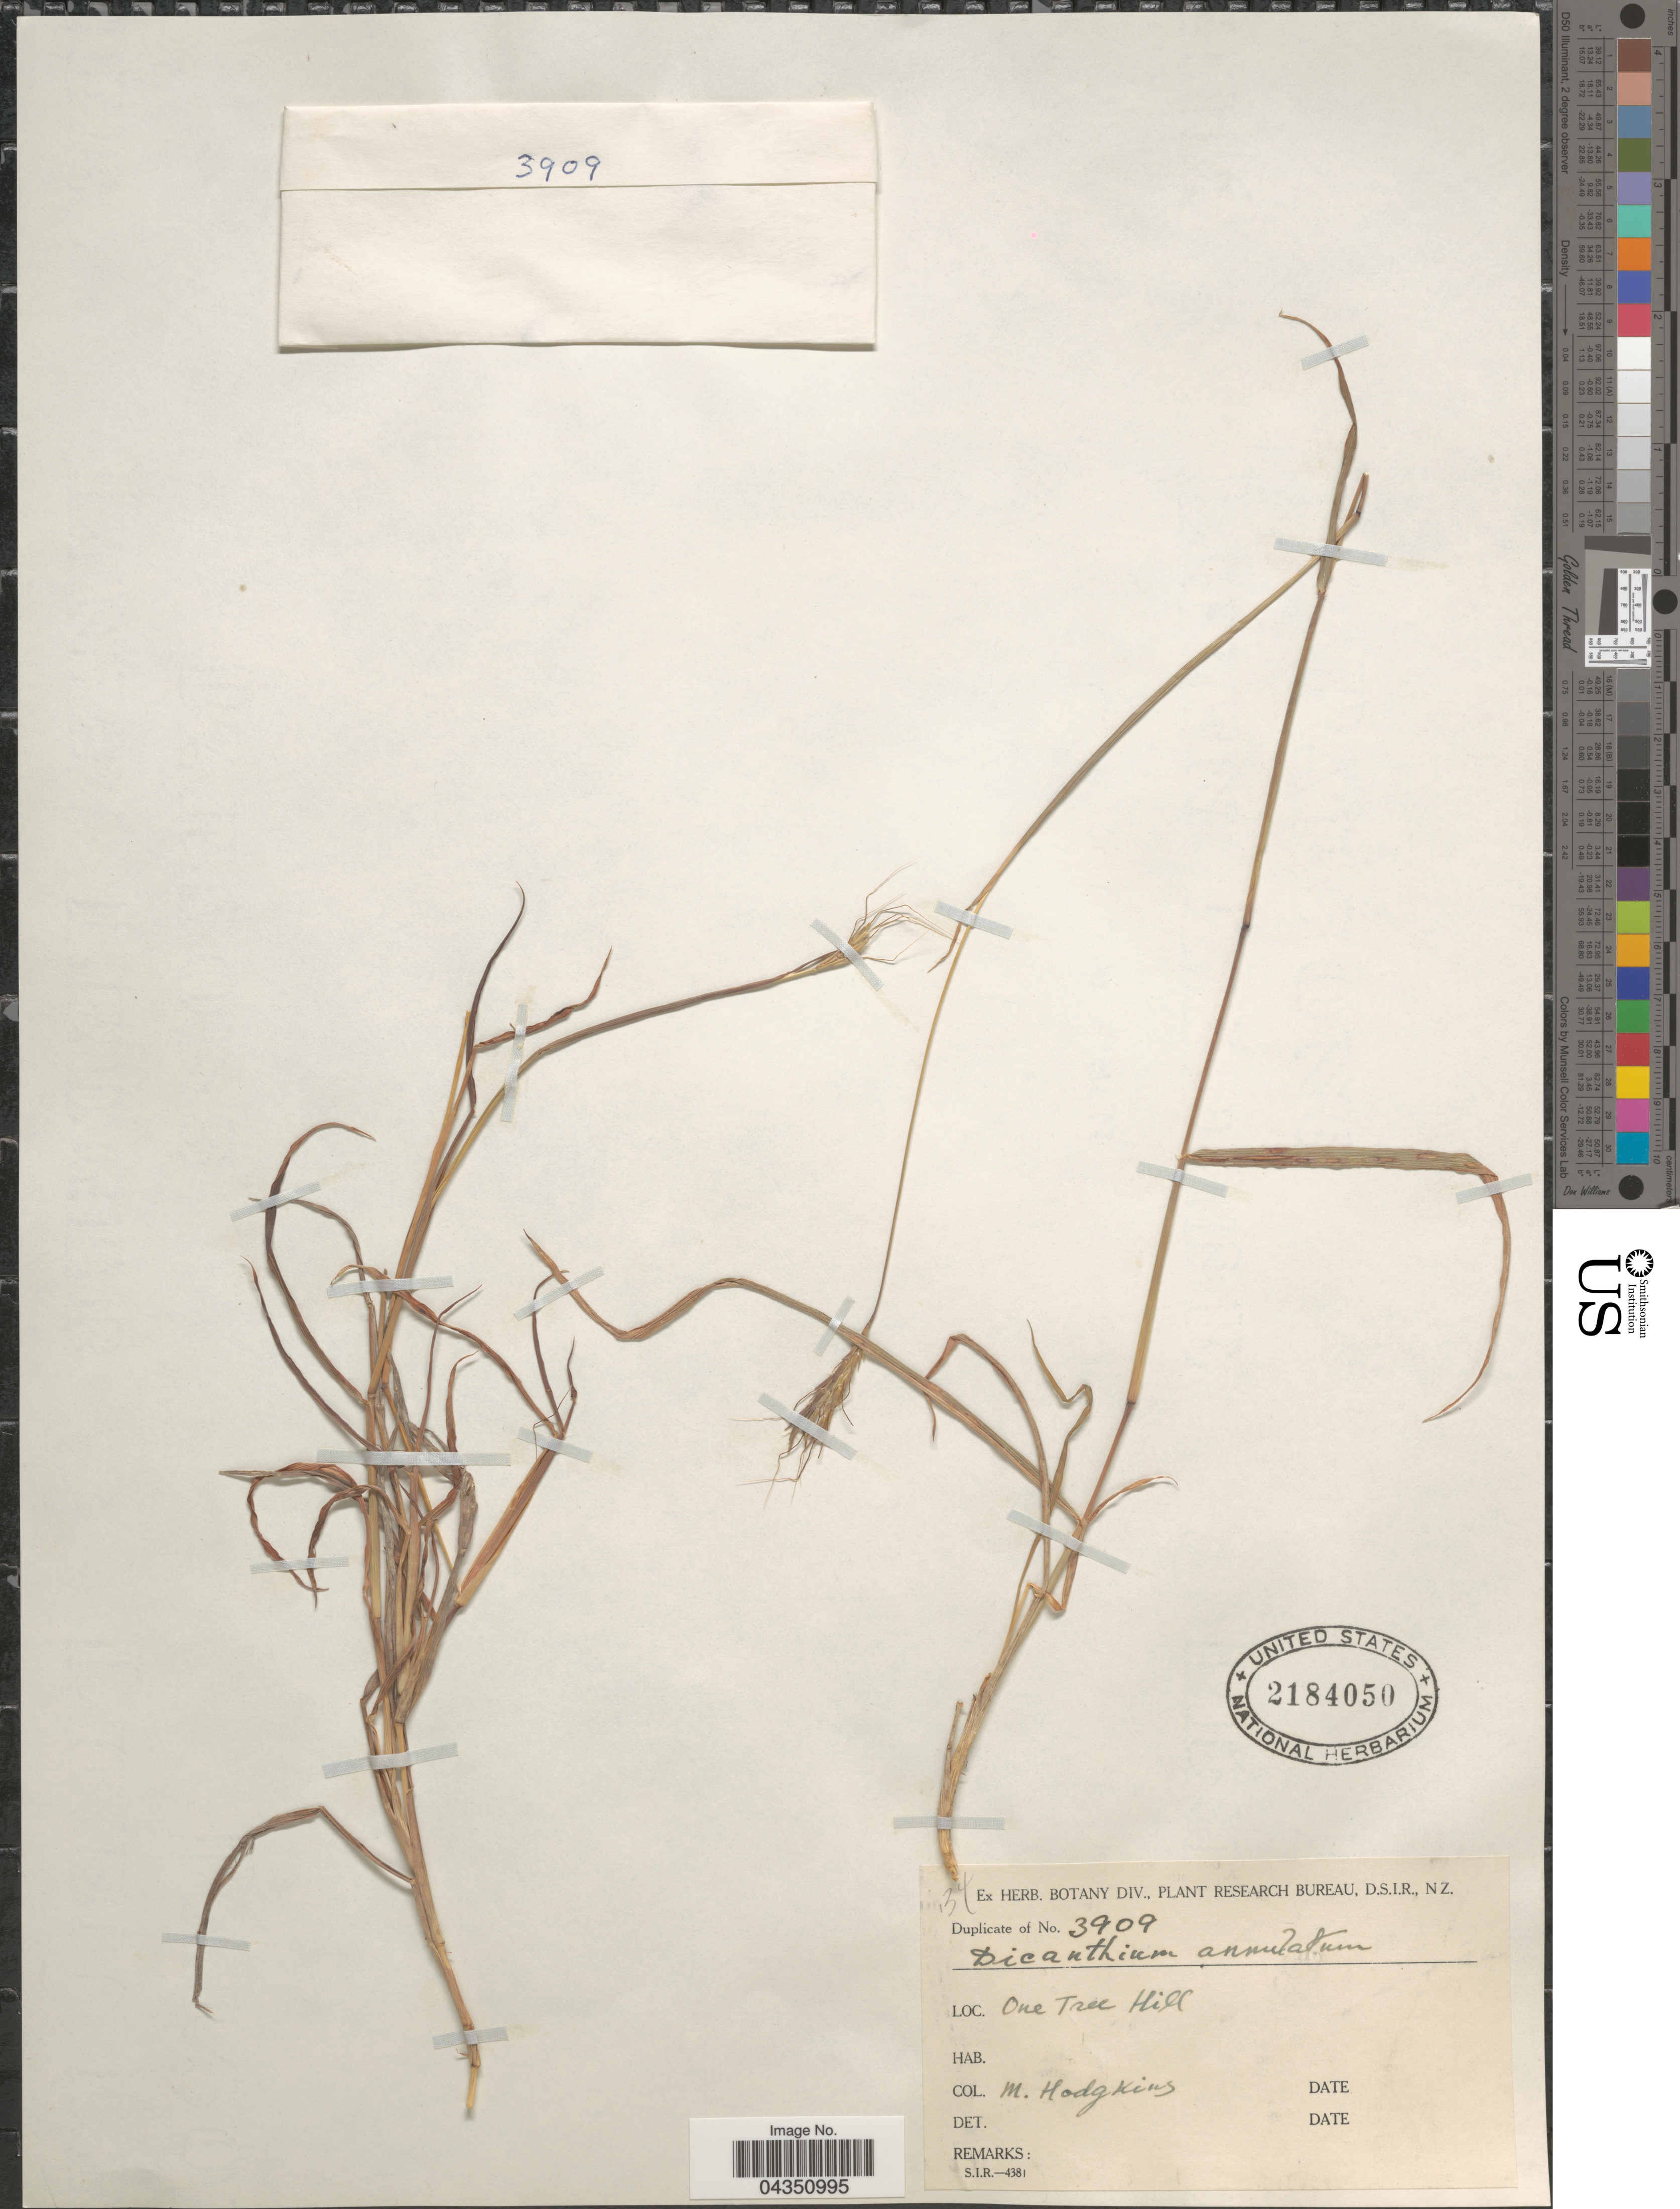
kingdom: Plantae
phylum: Tracheophyta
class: Liliopsida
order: Poales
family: Poaceae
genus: Dichanthium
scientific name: Dichanthium annulatum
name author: (Forssk.) Stapf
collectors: M. Hodgkins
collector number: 3909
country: New Zealand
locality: One Tree Hill.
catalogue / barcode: US 2184050